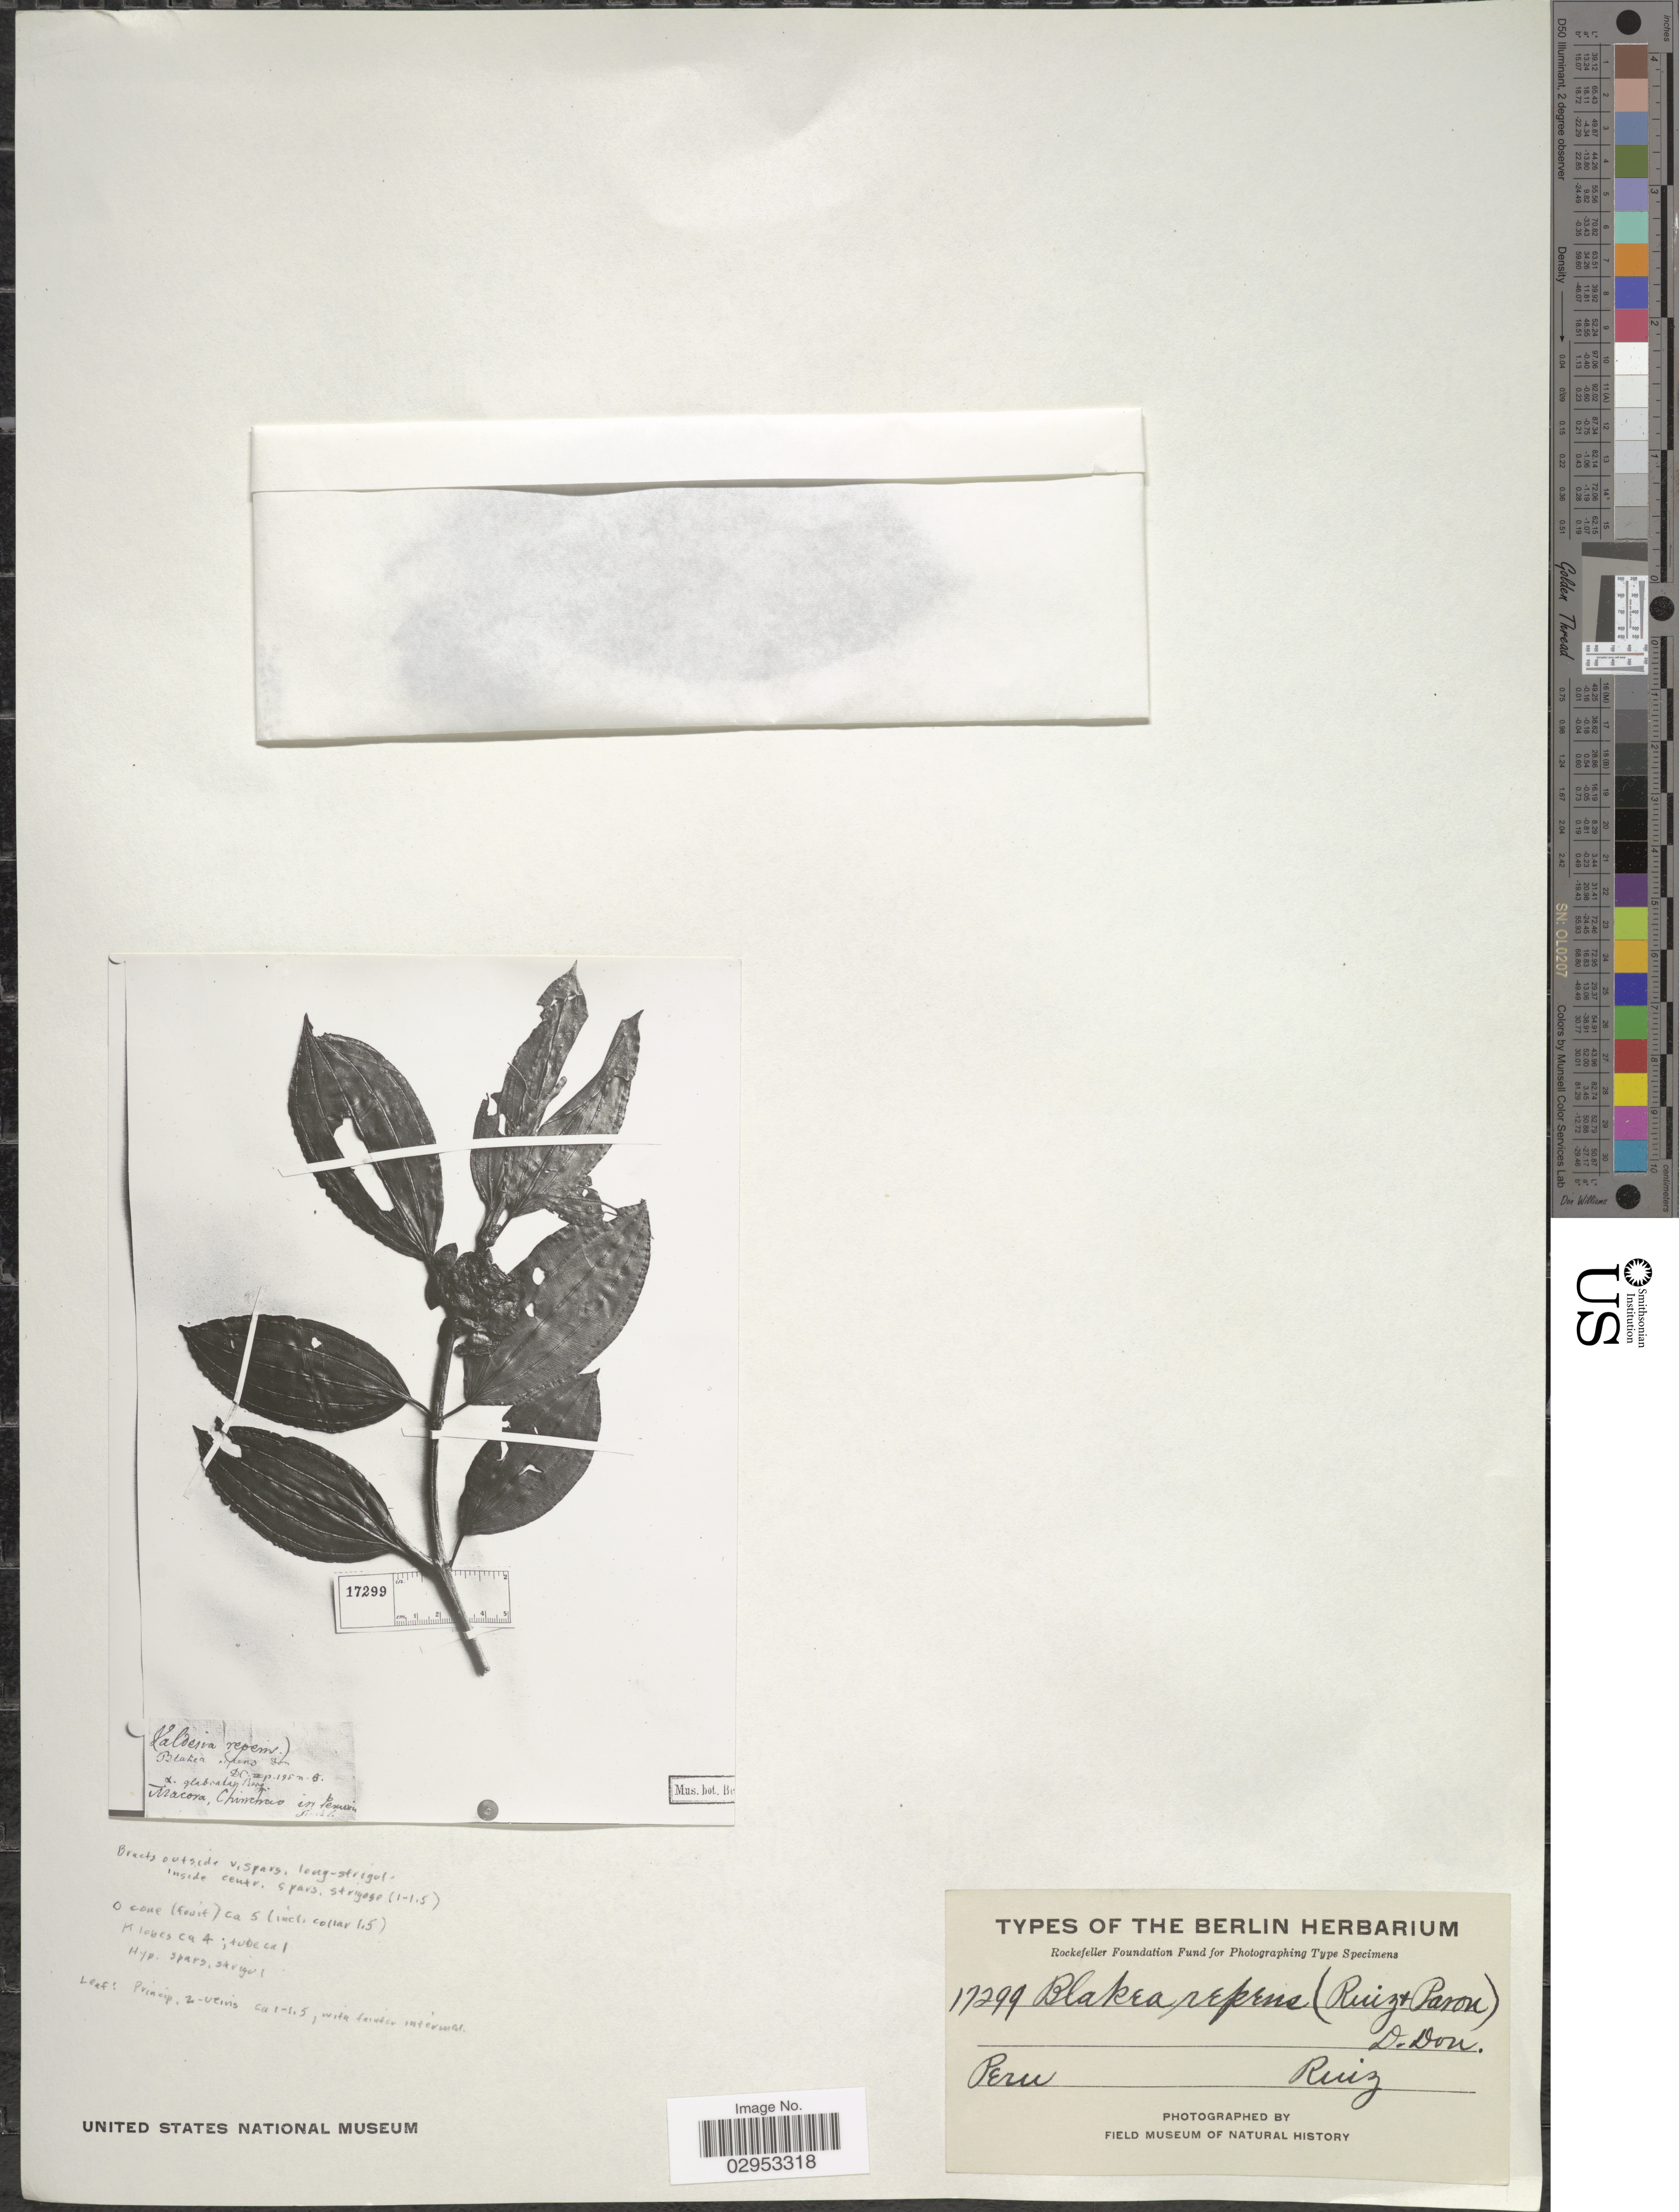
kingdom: Plantae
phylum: Tracheophyta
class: Magnoliopsida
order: Myrtales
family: Melastomataceae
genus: Valdesia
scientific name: Valdesia repens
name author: Ruiz & Pav.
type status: Type Collection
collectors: H. Ruiz López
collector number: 17299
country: Peru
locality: Macora, Chinchao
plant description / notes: Photograph of specimen in herb. Berlin, mounted with fragmentary material of type specimen ex herb. FI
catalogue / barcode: US 102977